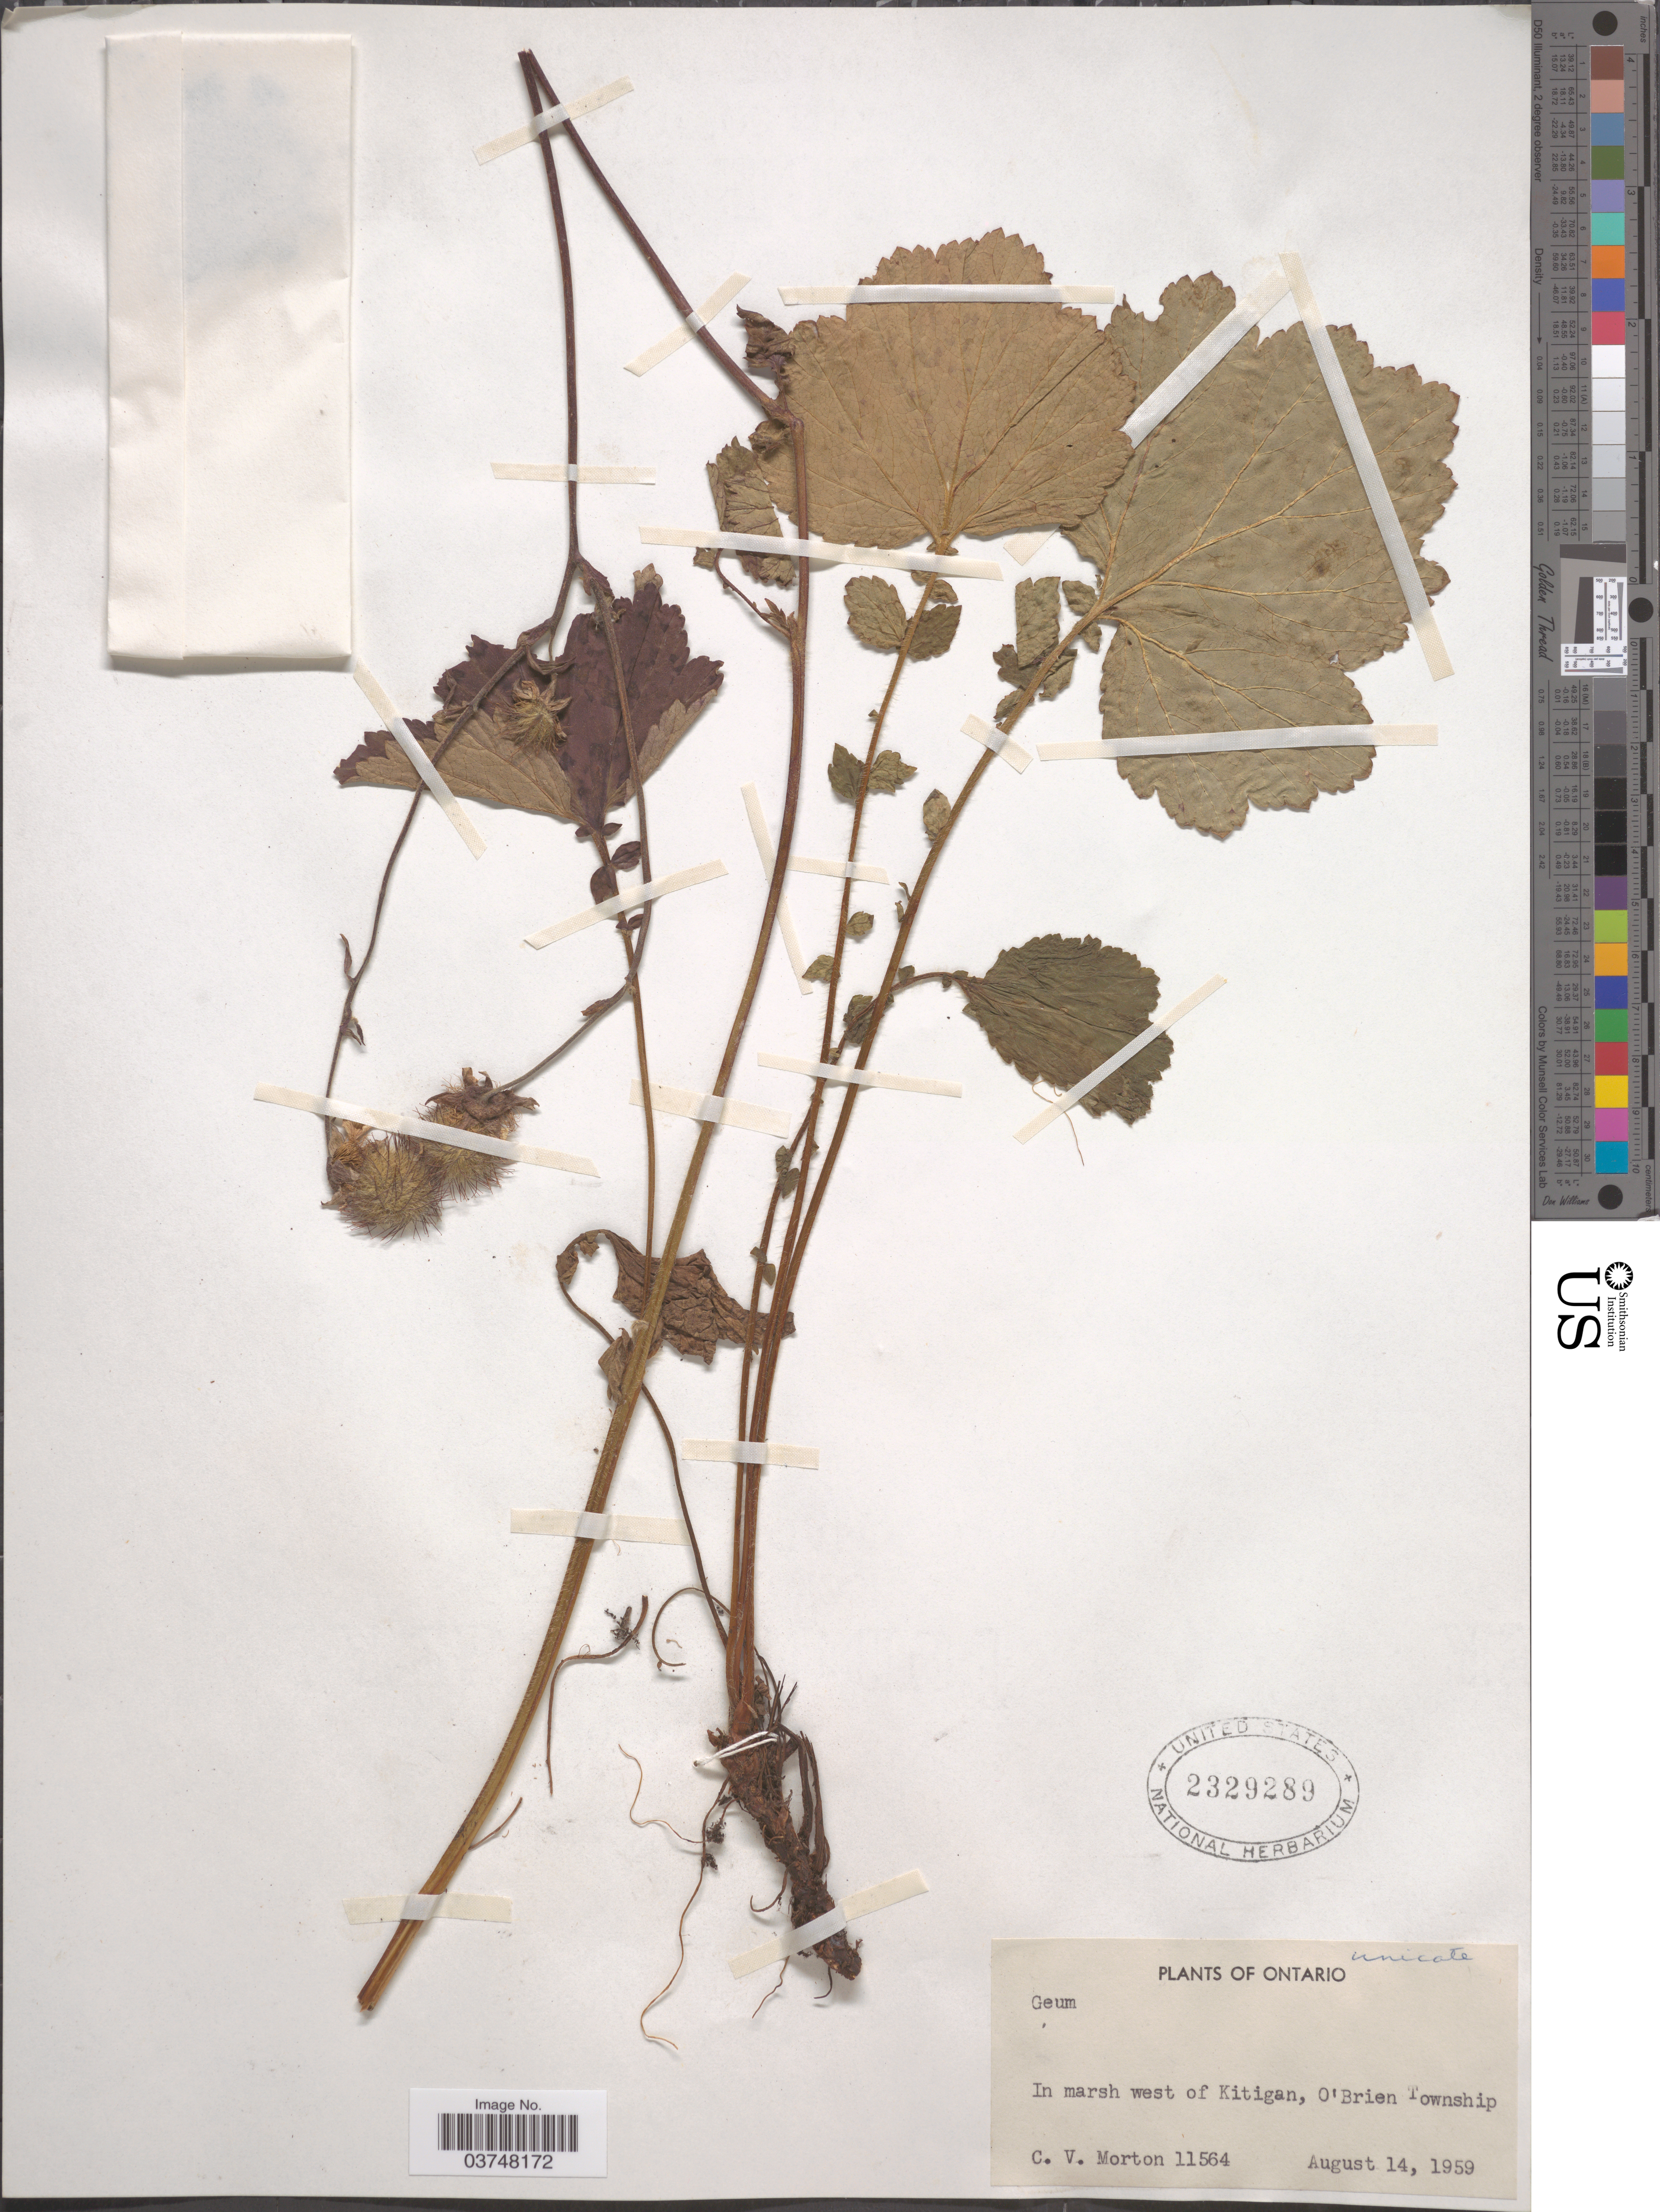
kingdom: Plantae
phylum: Tracheophyta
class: Magnoliopsida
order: Rosales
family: Rosaceae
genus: Geum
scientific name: Geum sp.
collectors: C. V. Morton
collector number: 11564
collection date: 1959-08-14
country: Canada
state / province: Ontario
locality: In marsh west of Kitigan, O'Brien Township.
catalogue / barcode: US 2329289